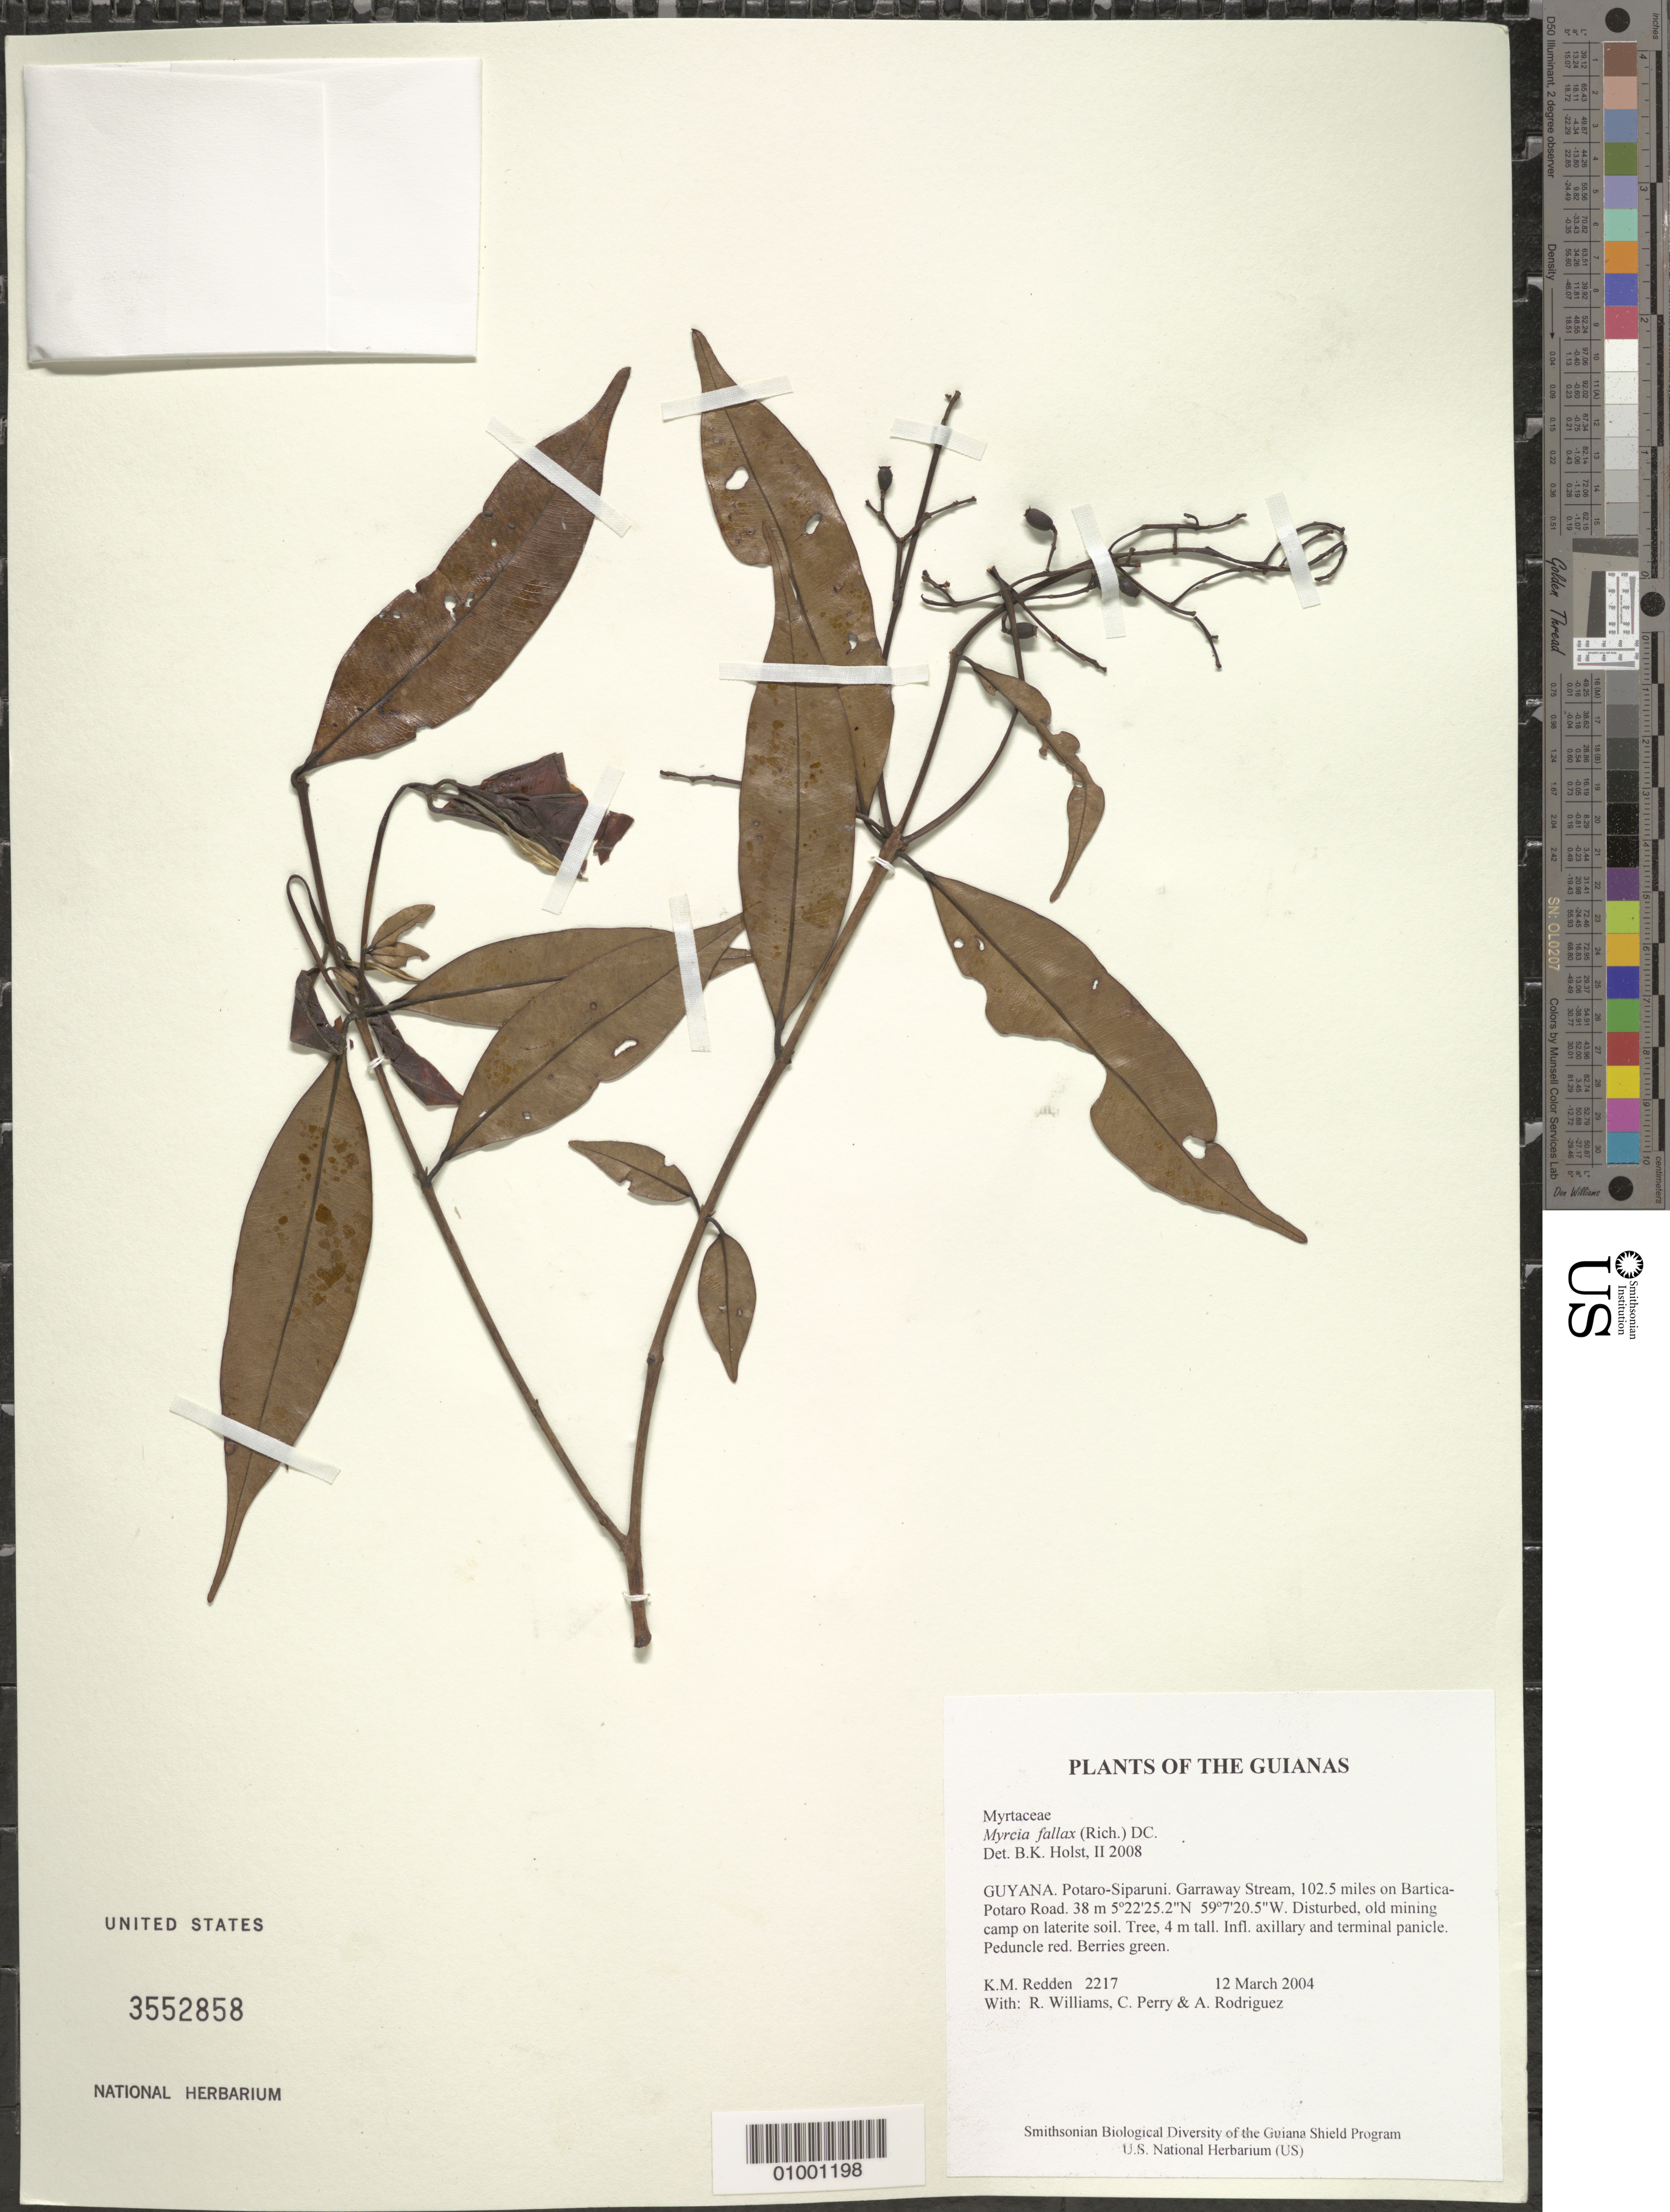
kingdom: Plantae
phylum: Tracheophyta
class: Magnoliopsida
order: Myrtales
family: Myrtaceae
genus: Myrcia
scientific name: Myrcia fallax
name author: (Rich.) DC.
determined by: Holst, Bruce K.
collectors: K. M. Redden, R. Williams, C. Perry & A. Rodriguez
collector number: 2217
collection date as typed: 12 March 2004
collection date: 2004-03-12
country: Guyana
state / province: Potaro-Siparuni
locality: Garraway Stream, 102.5 miles on Bartica-Potaro Road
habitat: Disturbed, old mining camp on laterite soil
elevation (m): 38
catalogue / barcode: US 3552858